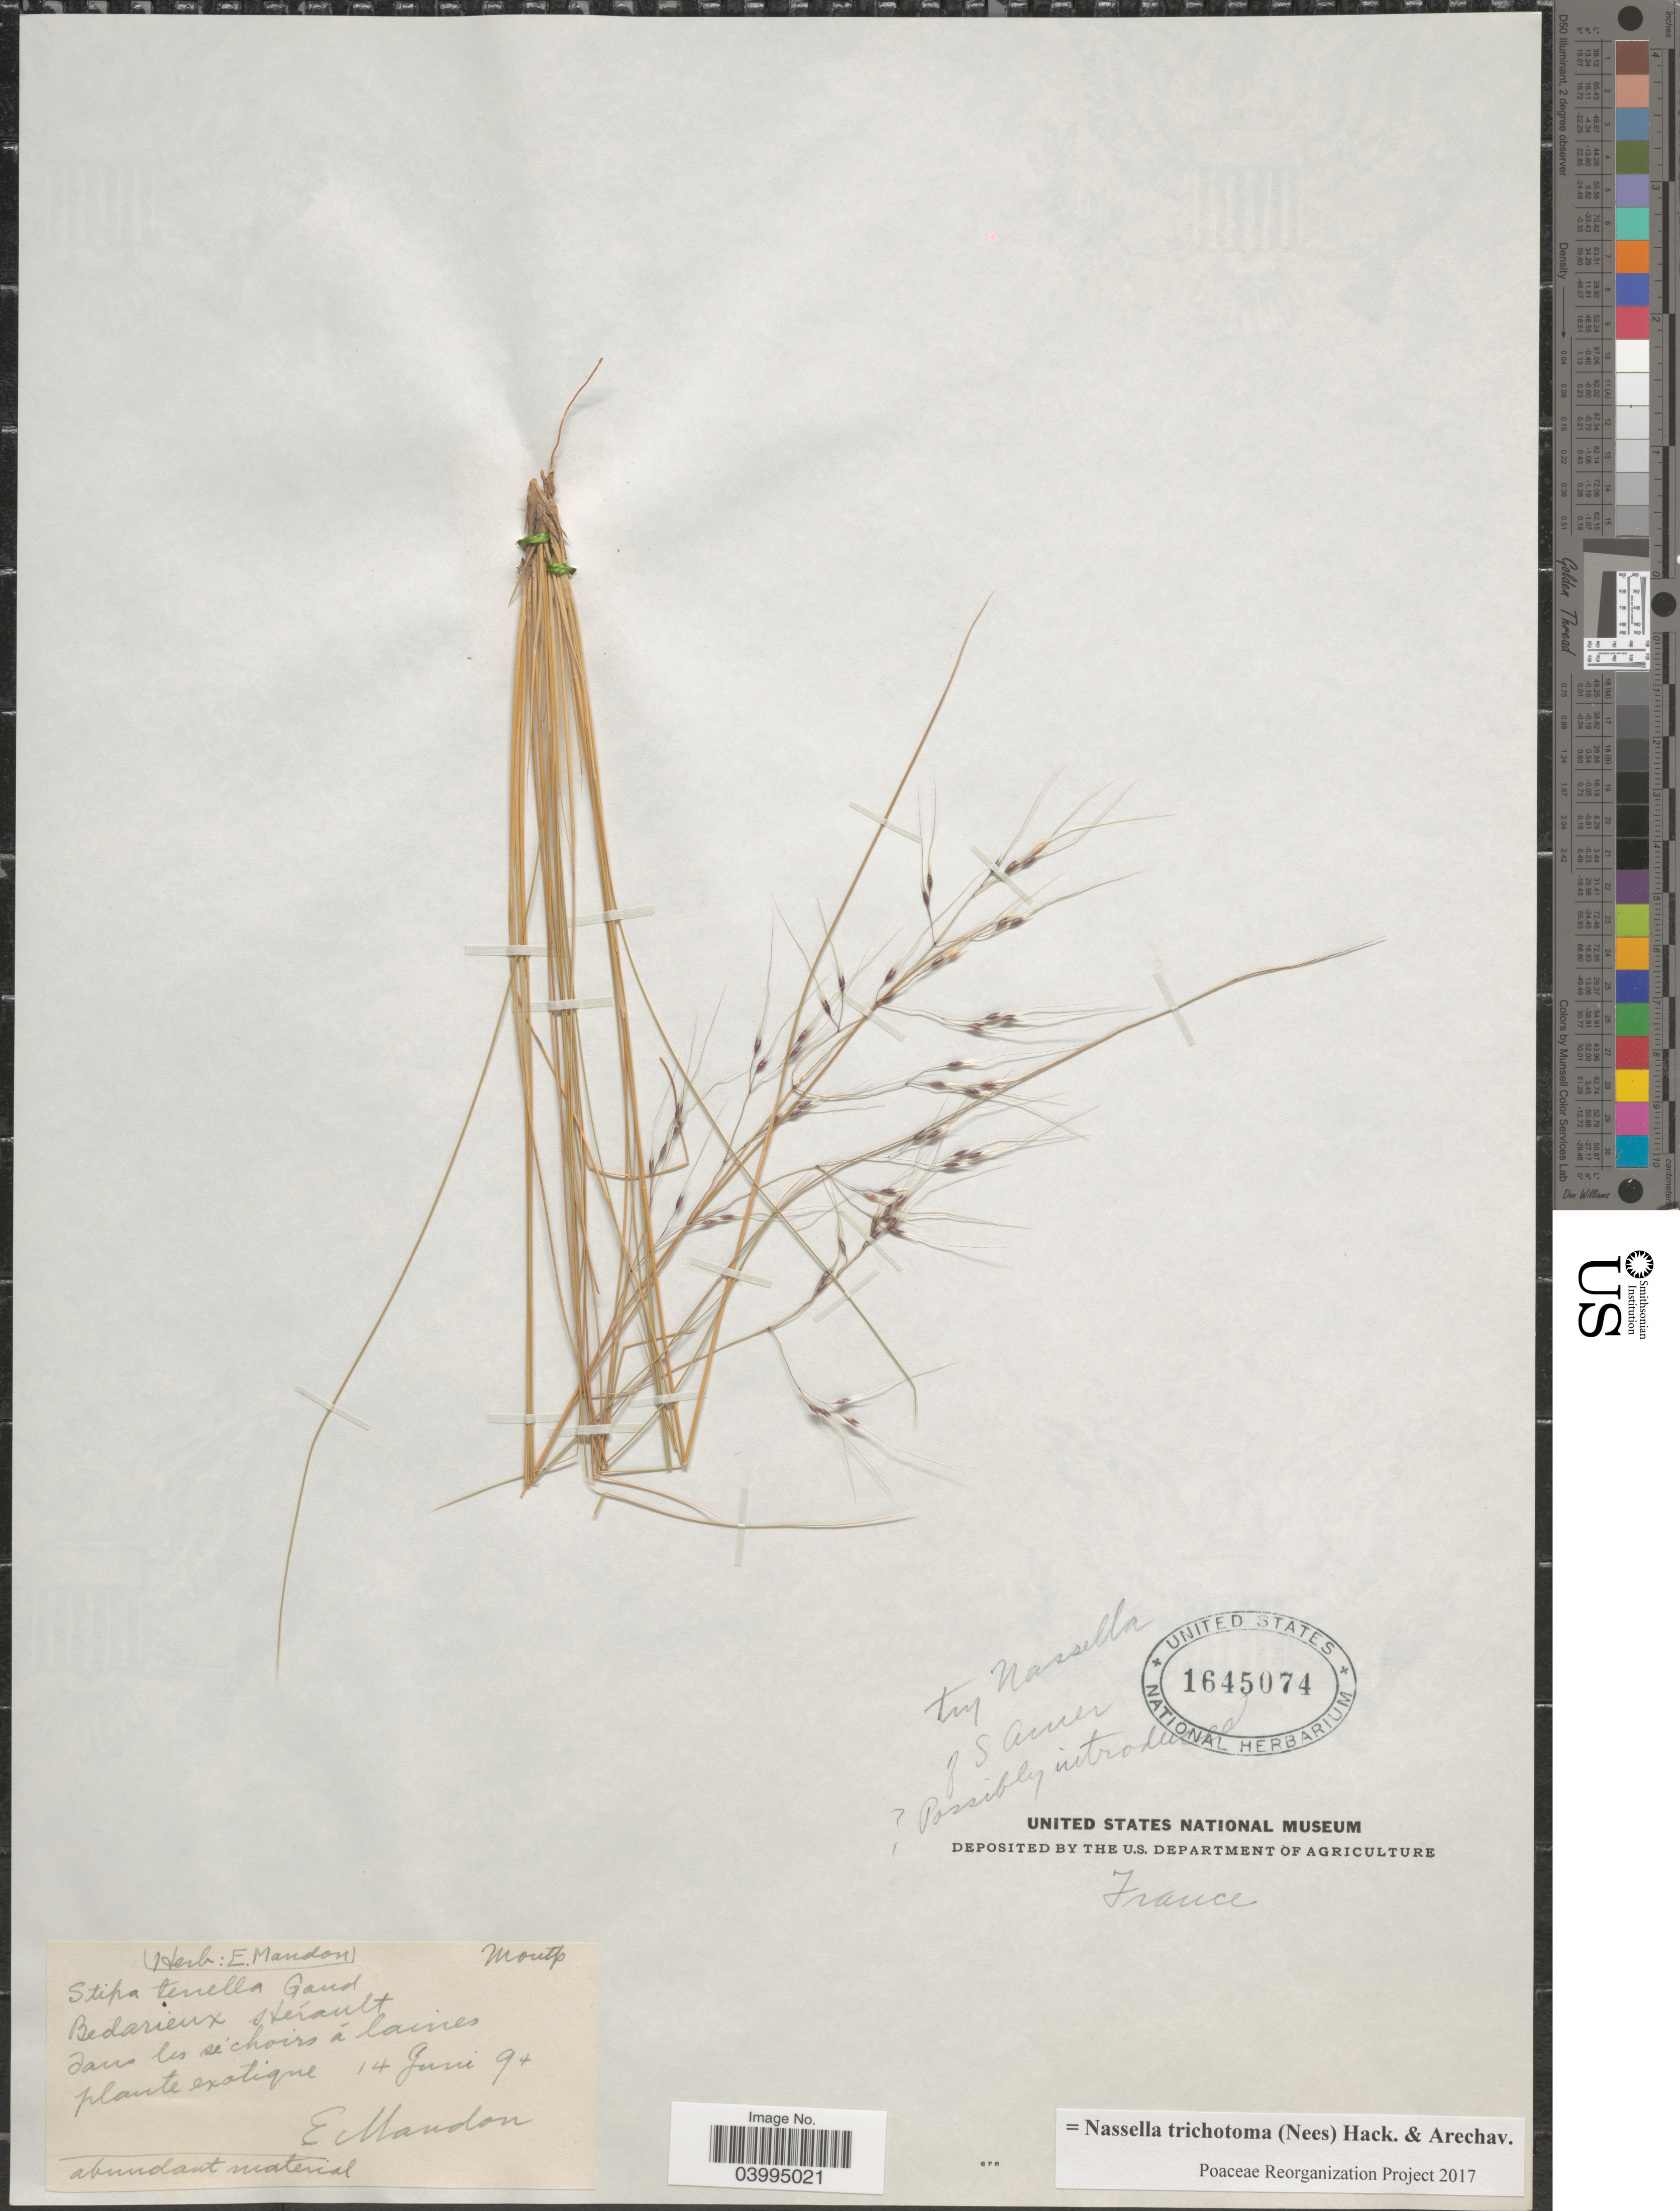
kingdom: Plantae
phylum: Tracheophyta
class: Liliopsida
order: Poales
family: Poaceae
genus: Nassella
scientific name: Nassella trichotoma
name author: (Ness) Hack. ex Arechav.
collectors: E. Mandon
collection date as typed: Transcribed d/m/y: 14/6/94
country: France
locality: Dans les se'choirs á laires.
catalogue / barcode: US 1645074